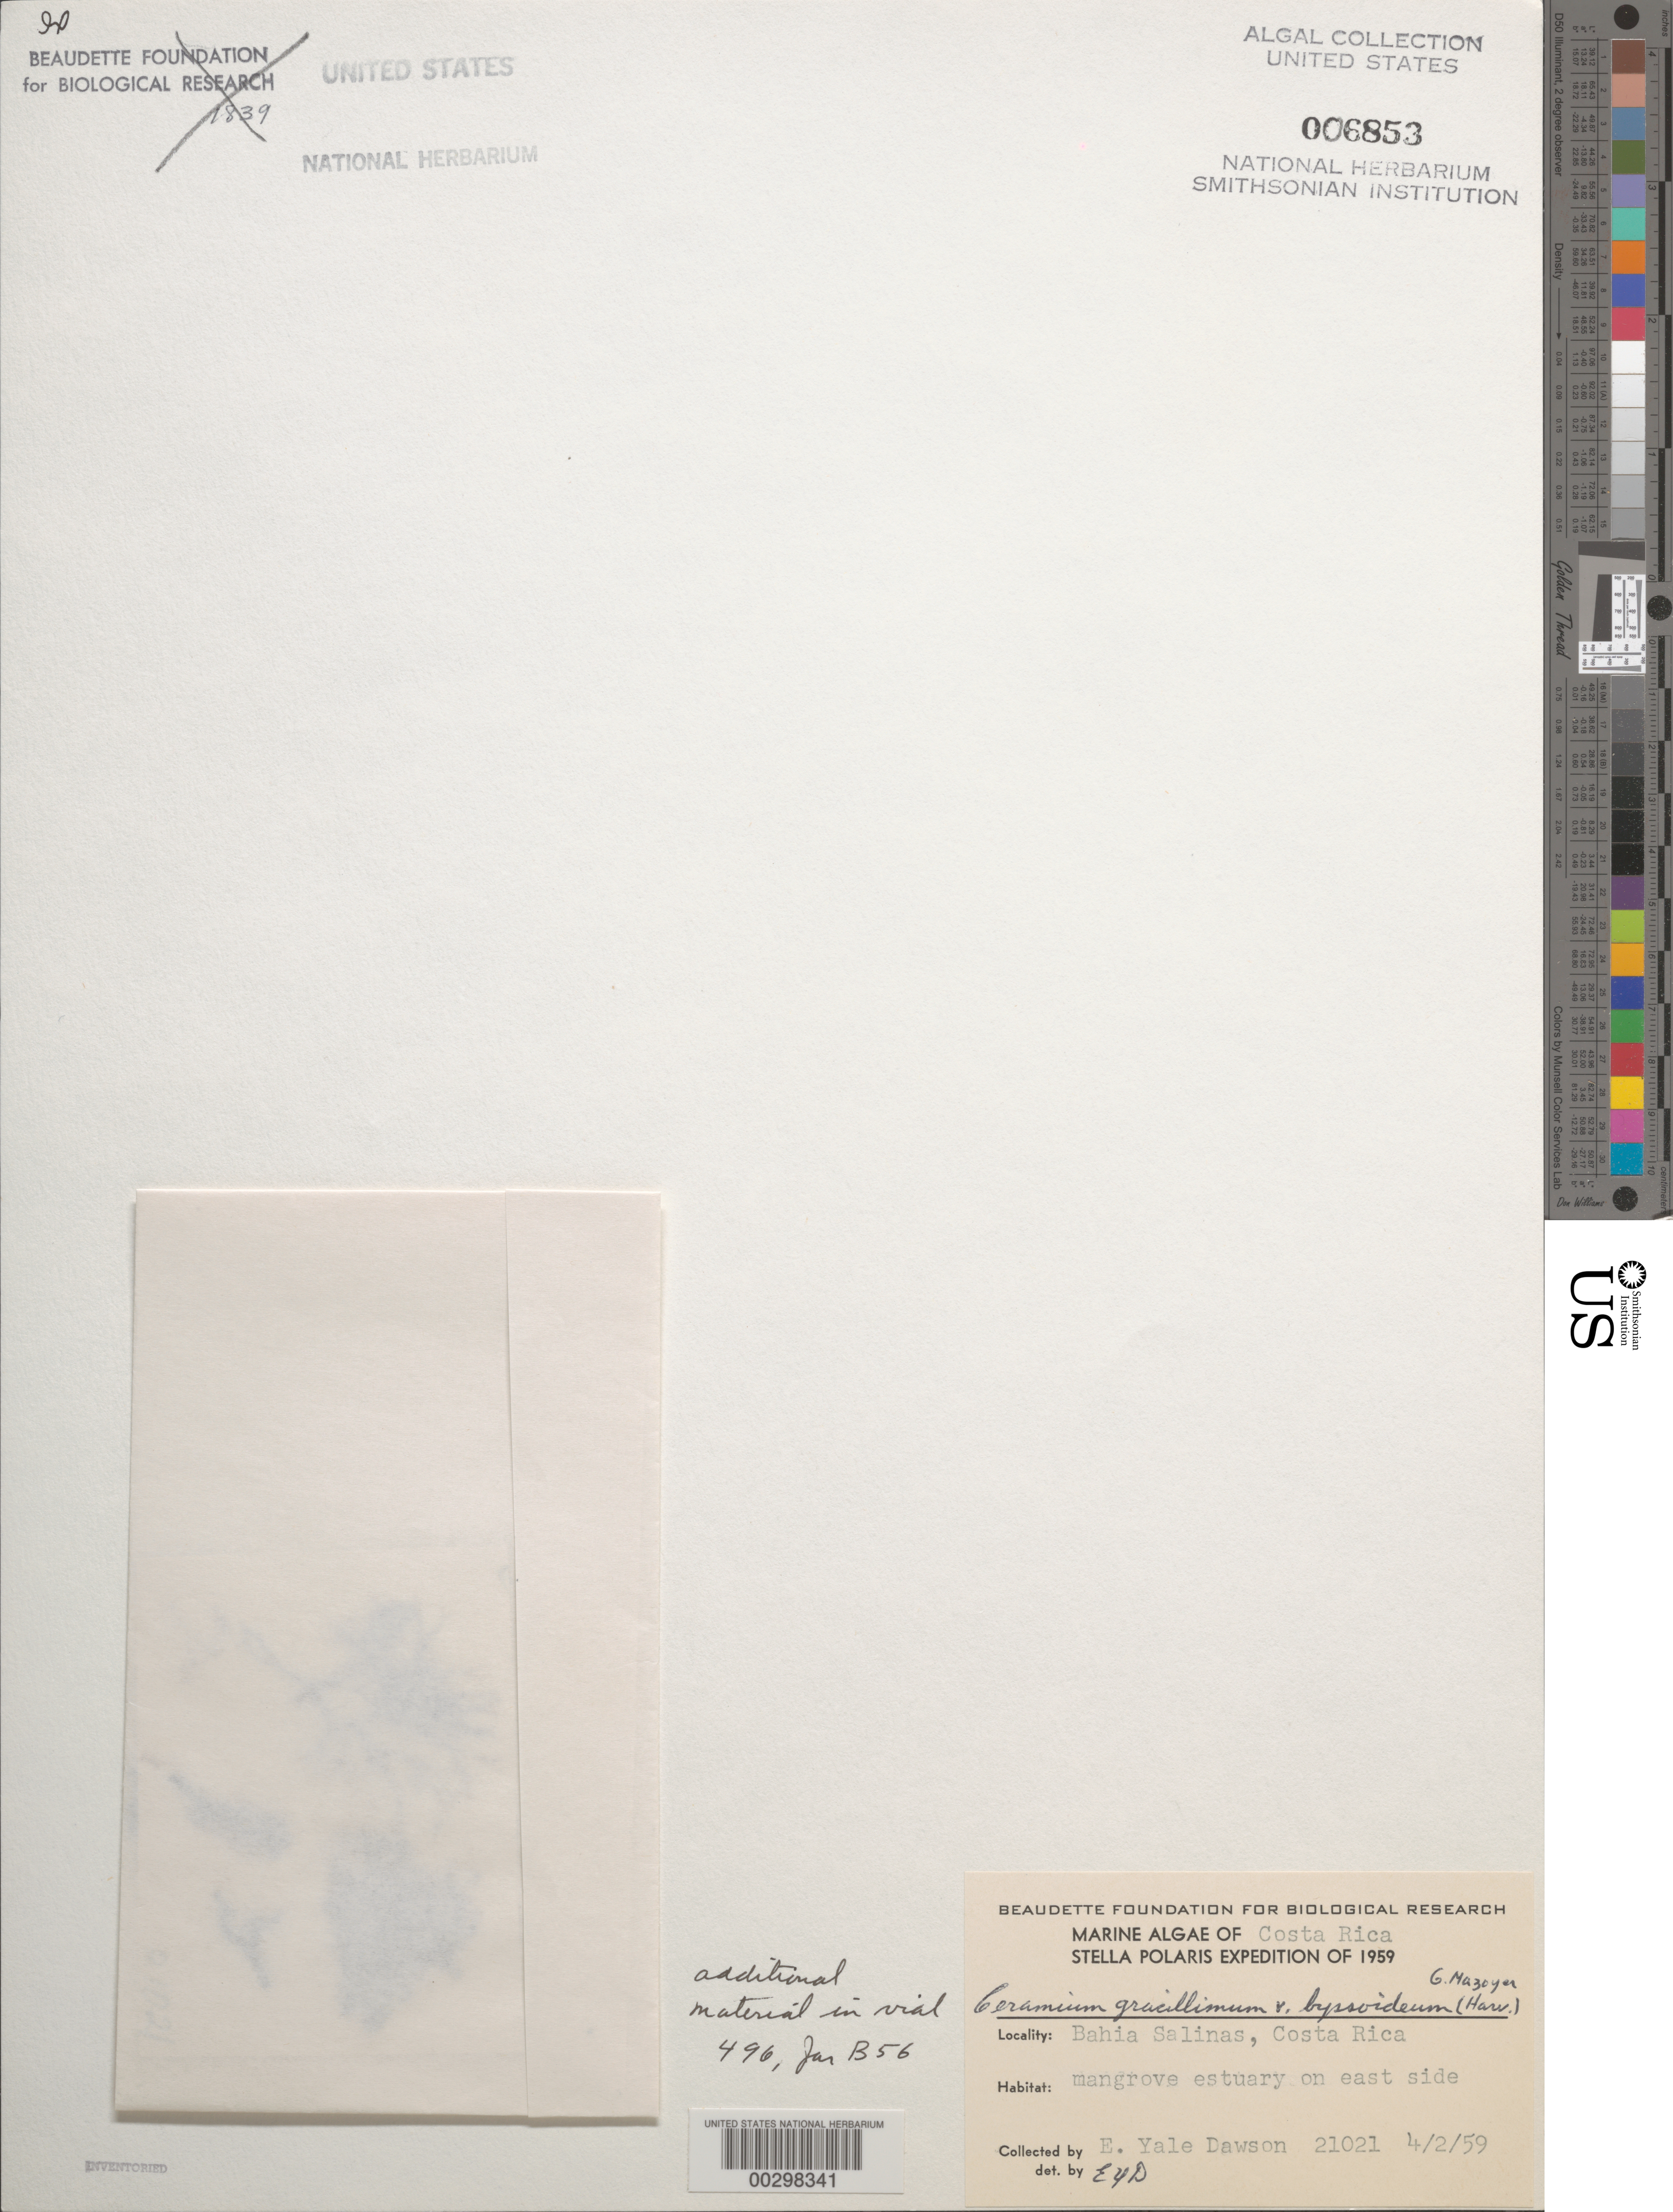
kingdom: Plantae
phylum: Rhodophyta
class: Florideophyceae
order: Ceramiales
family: Ceramiaceae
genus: Ceramium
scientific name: Ceramium gracillimum var. byssoideum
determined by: Dawson, E. Y.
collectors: E. Y. Dawson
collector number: EYD 21021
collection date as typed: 02 Apr 1959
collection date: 1959-04-02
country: Costa Rica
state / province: Guanacaste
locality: Bahia Salinas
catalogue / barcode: US 6853